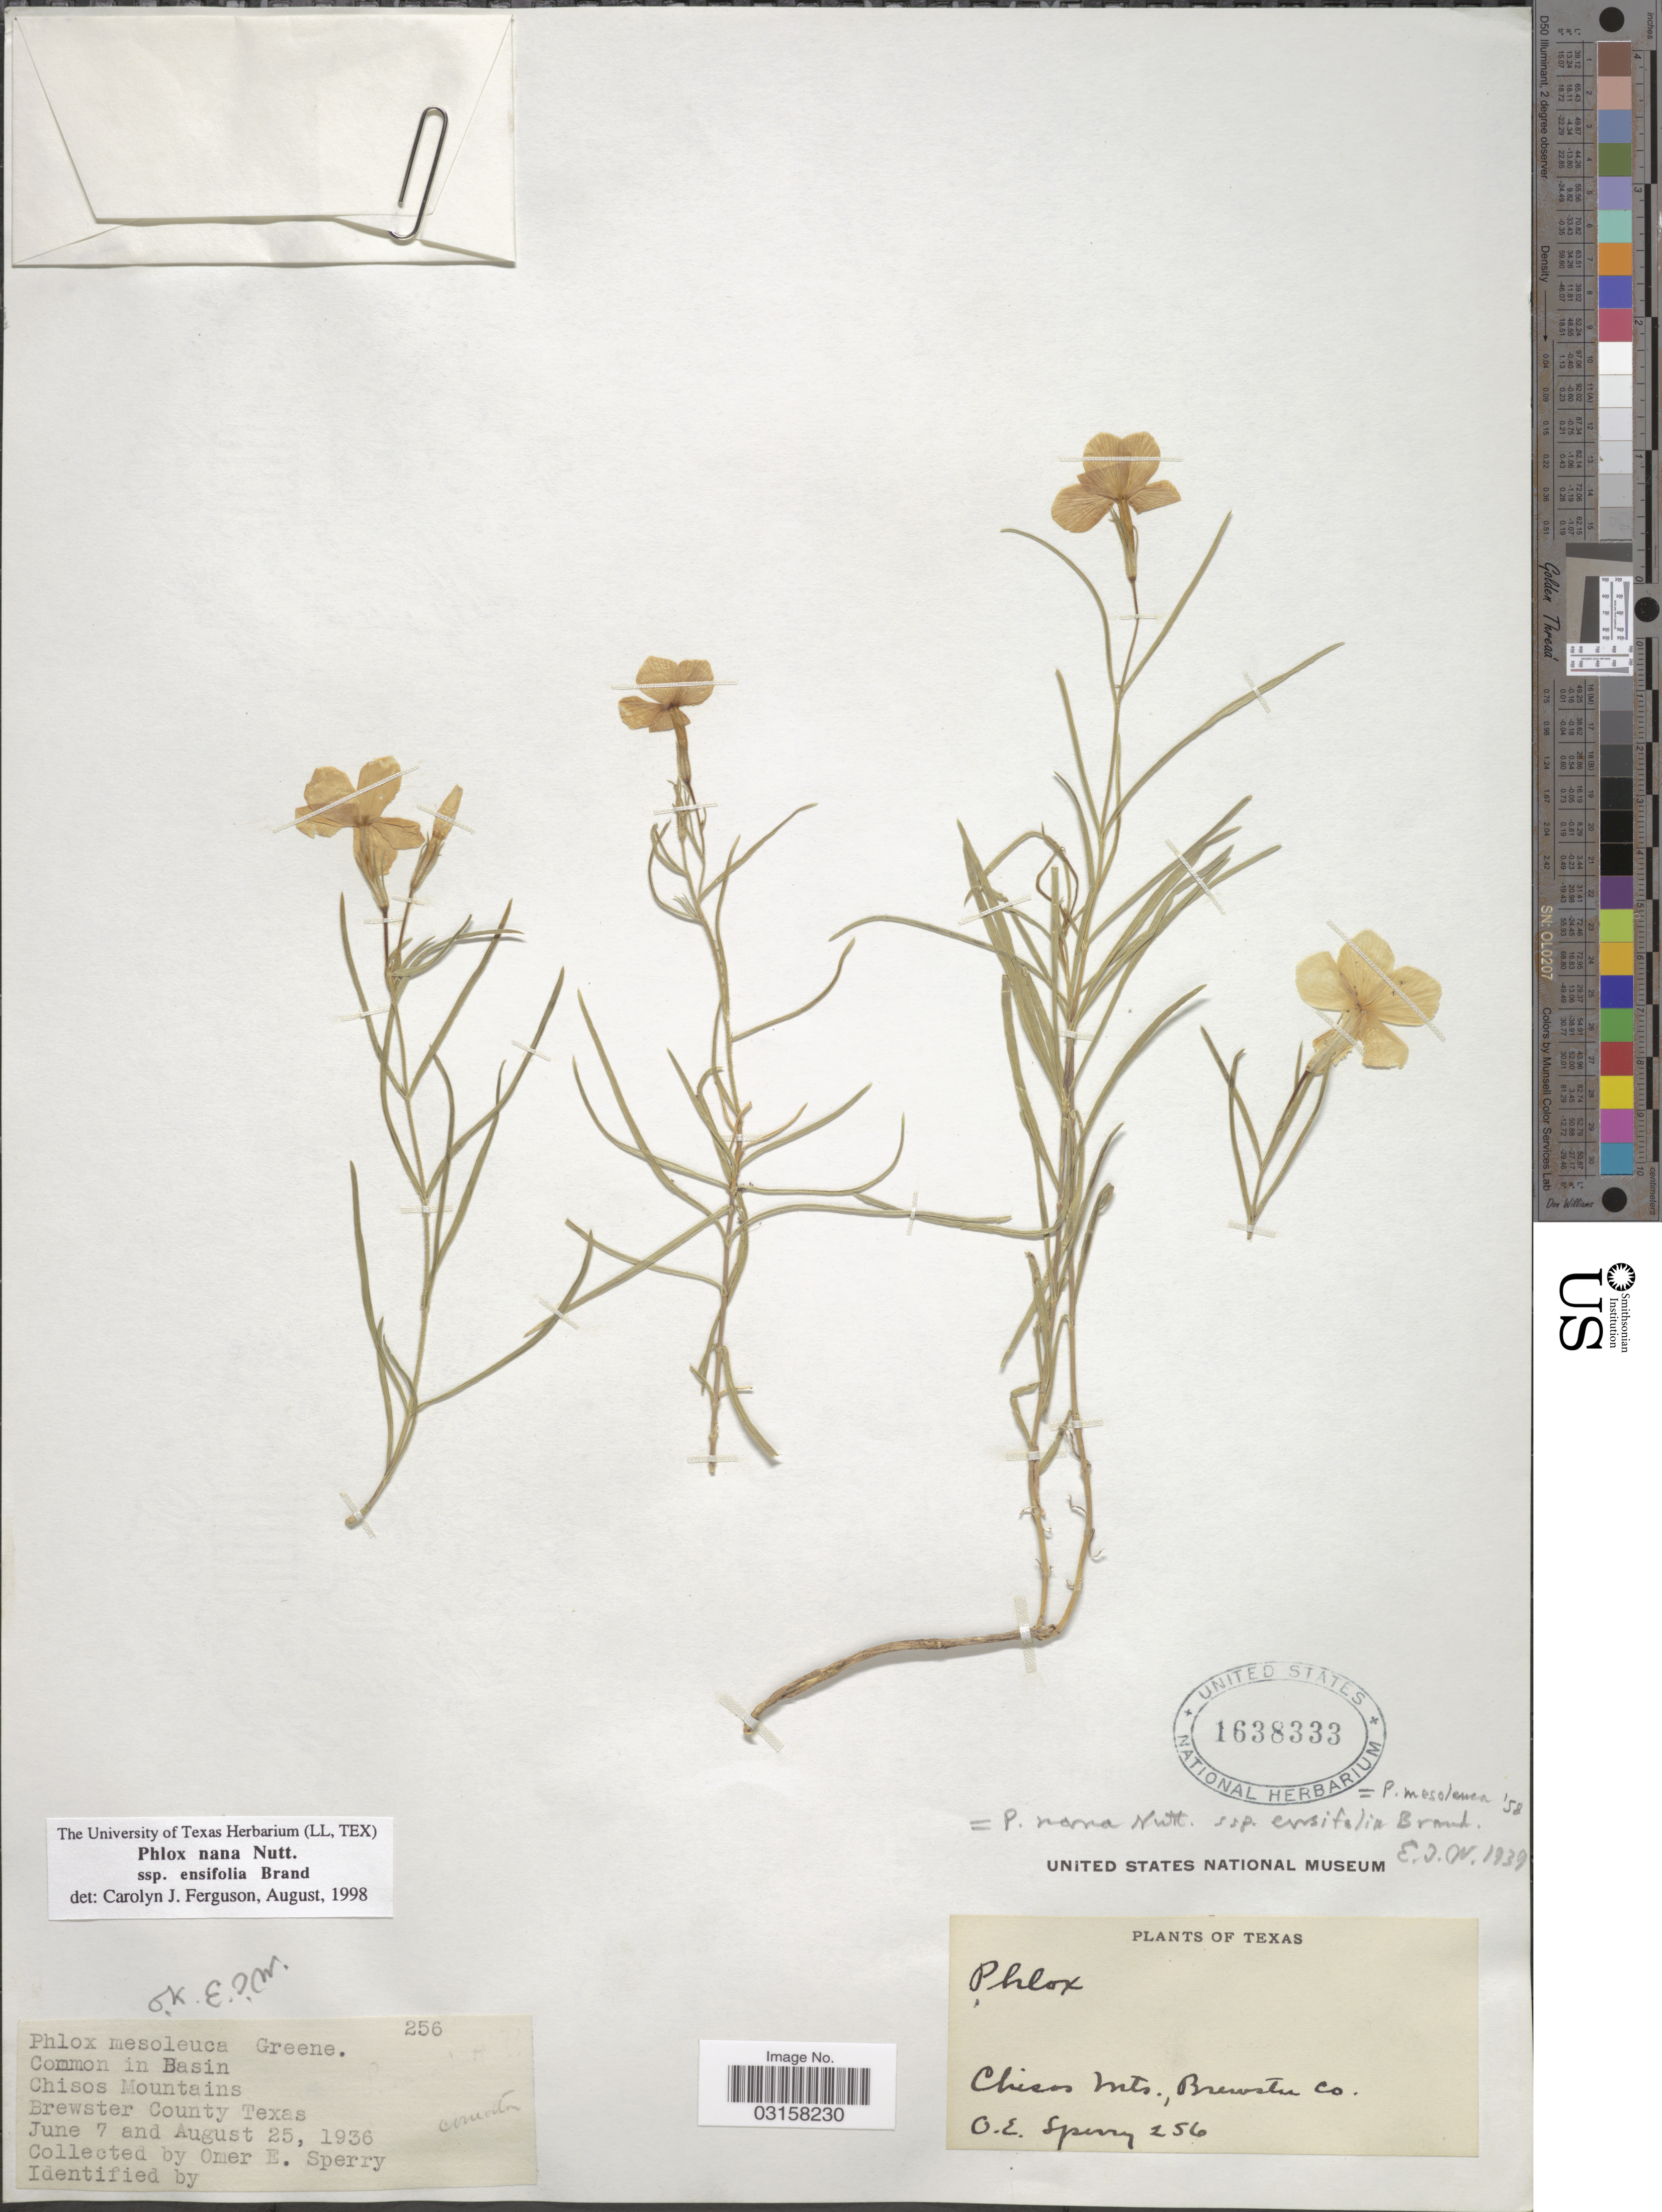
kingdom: Plantae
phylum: Tracheophyta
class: Magnoliopsida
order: Ericales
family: Polemoniaceae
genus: Phlox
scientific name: Phlox mesoleuca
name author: Greene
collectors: O. E. Sperry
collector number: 256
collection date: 1936-06-07/1936-08-25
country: United States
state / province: Texas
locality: Chisos Mountains, Brewster County.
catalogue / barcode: US 1638333